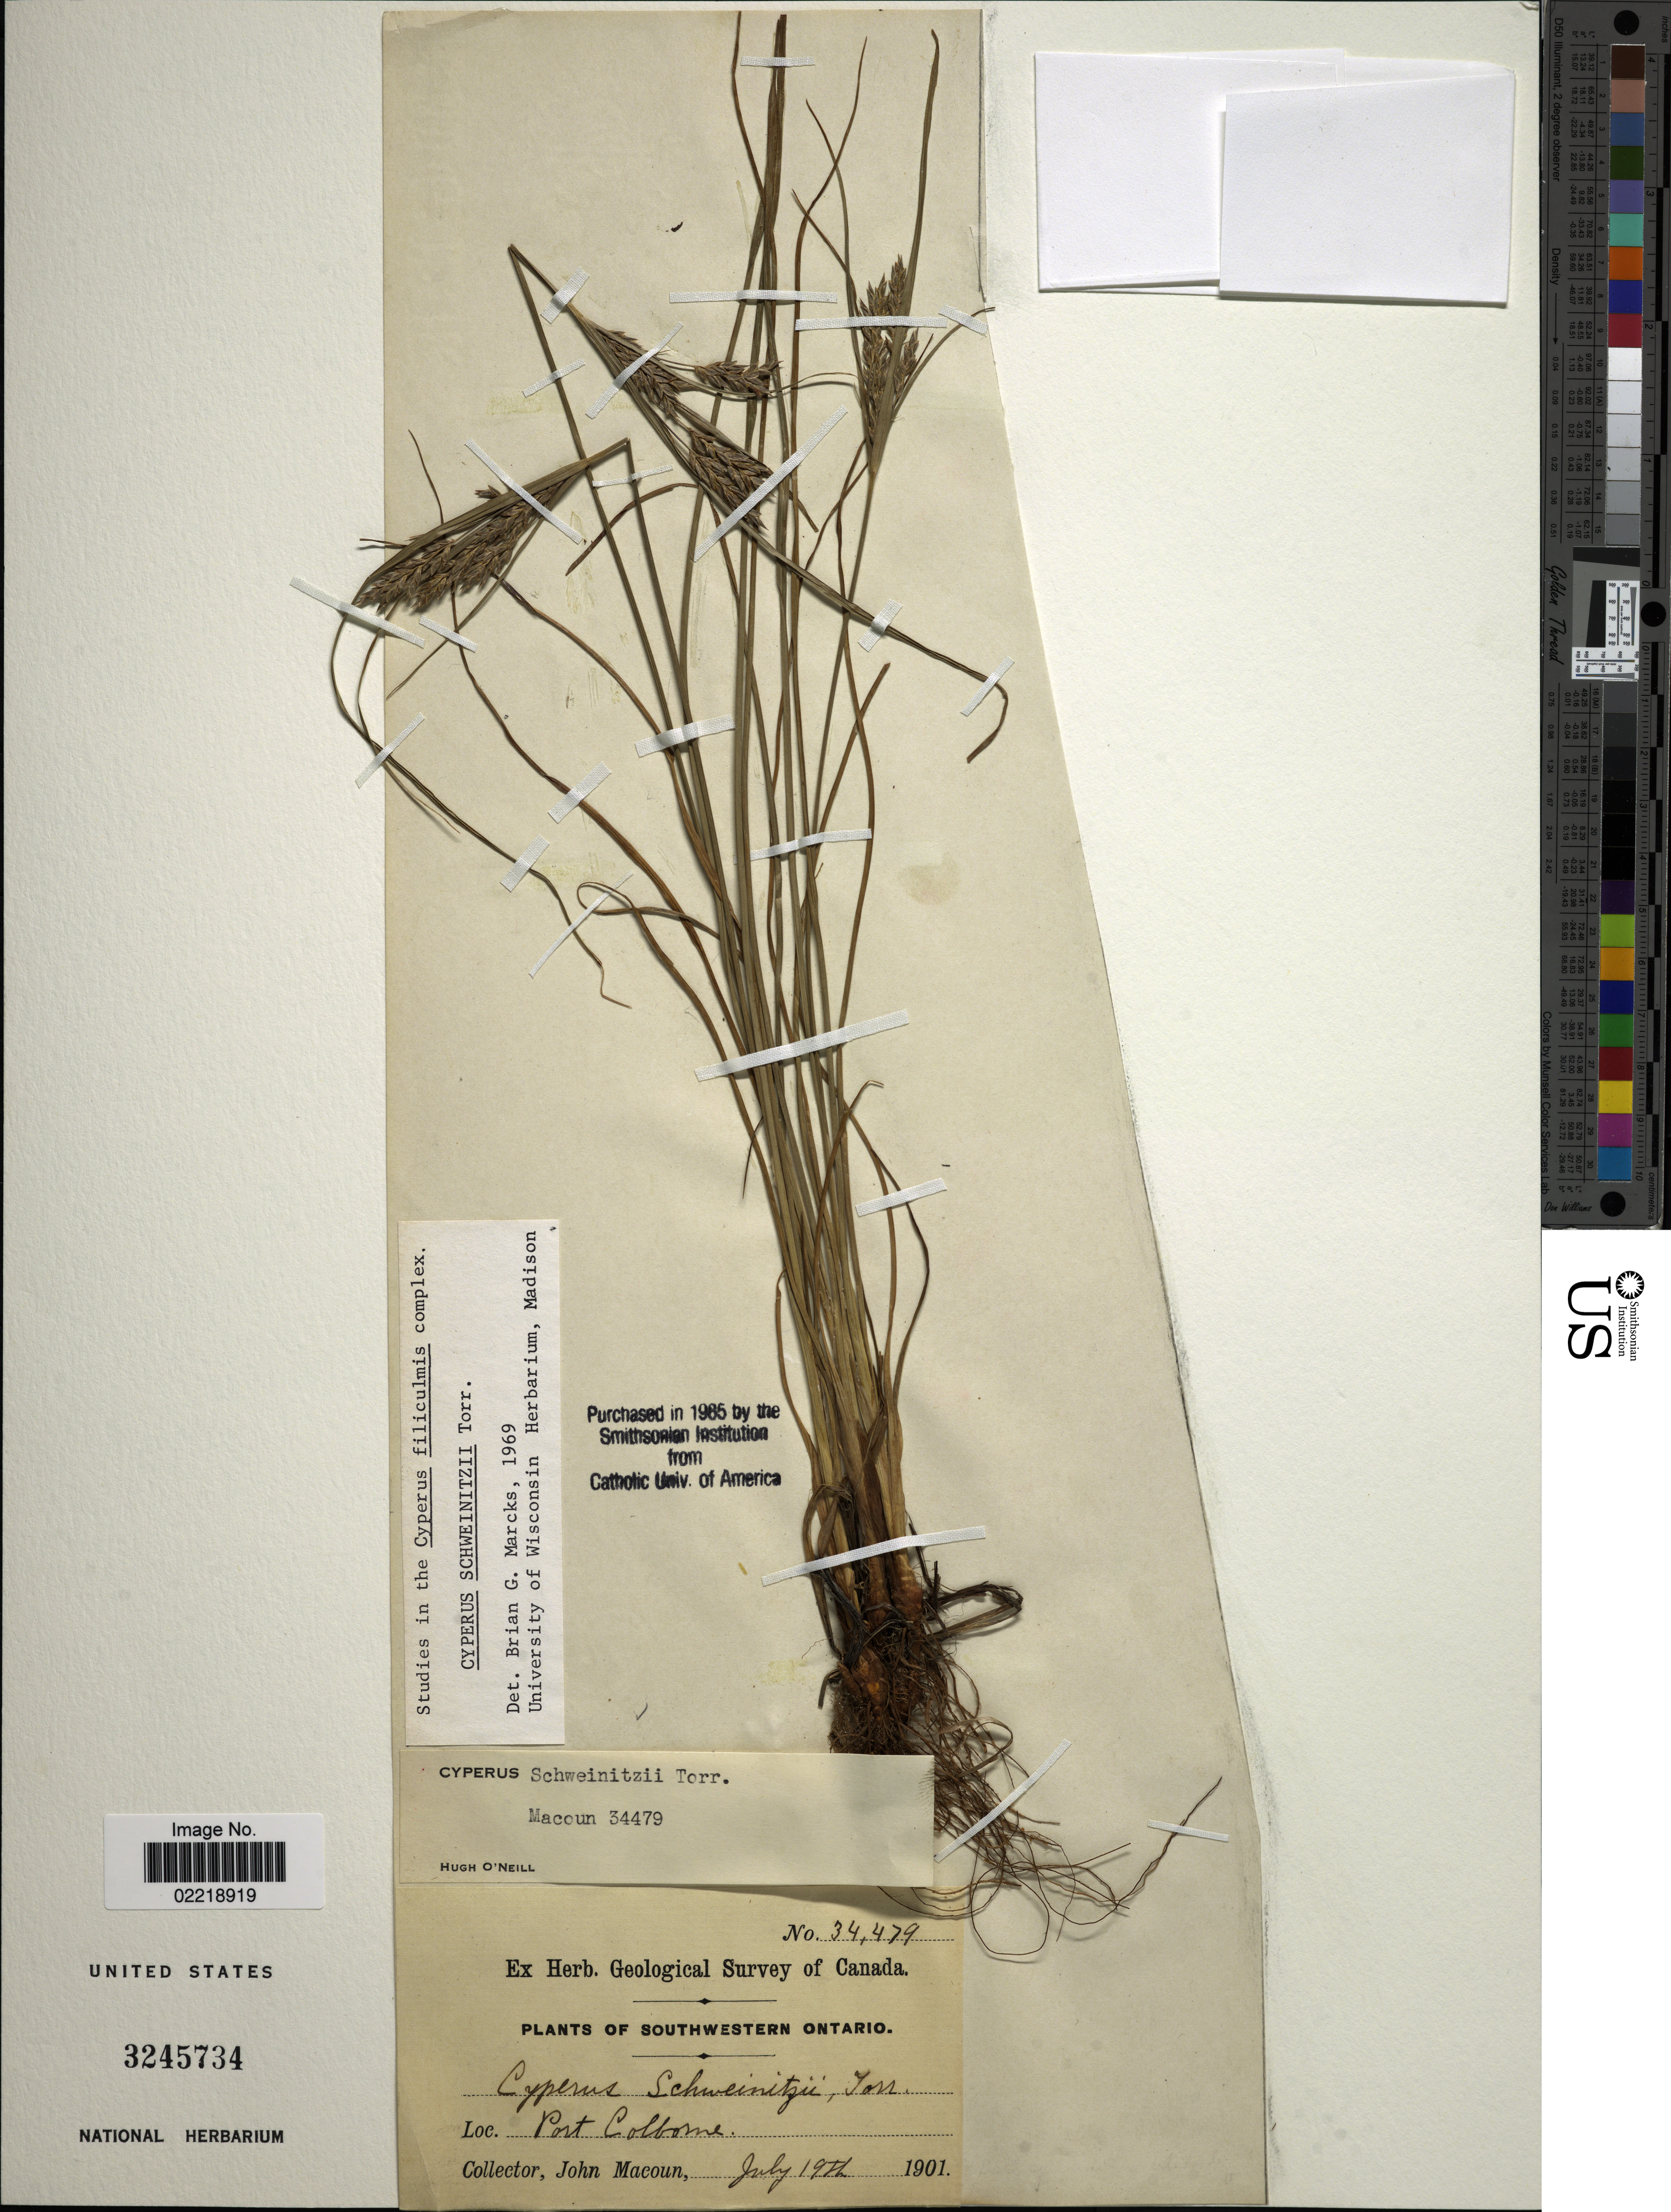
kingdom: Plantae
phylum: Tracheophyta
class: Liliopsida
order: Poales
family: Cyperaceae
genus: Cyperus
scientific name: Cyperus schweinitzii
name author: Torr.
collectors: J. Macoun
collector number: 34479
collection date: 1901-07-19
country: Canada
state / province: Ontario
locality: Southwestern Ontario, Port Colborne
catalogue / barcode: US 3245734